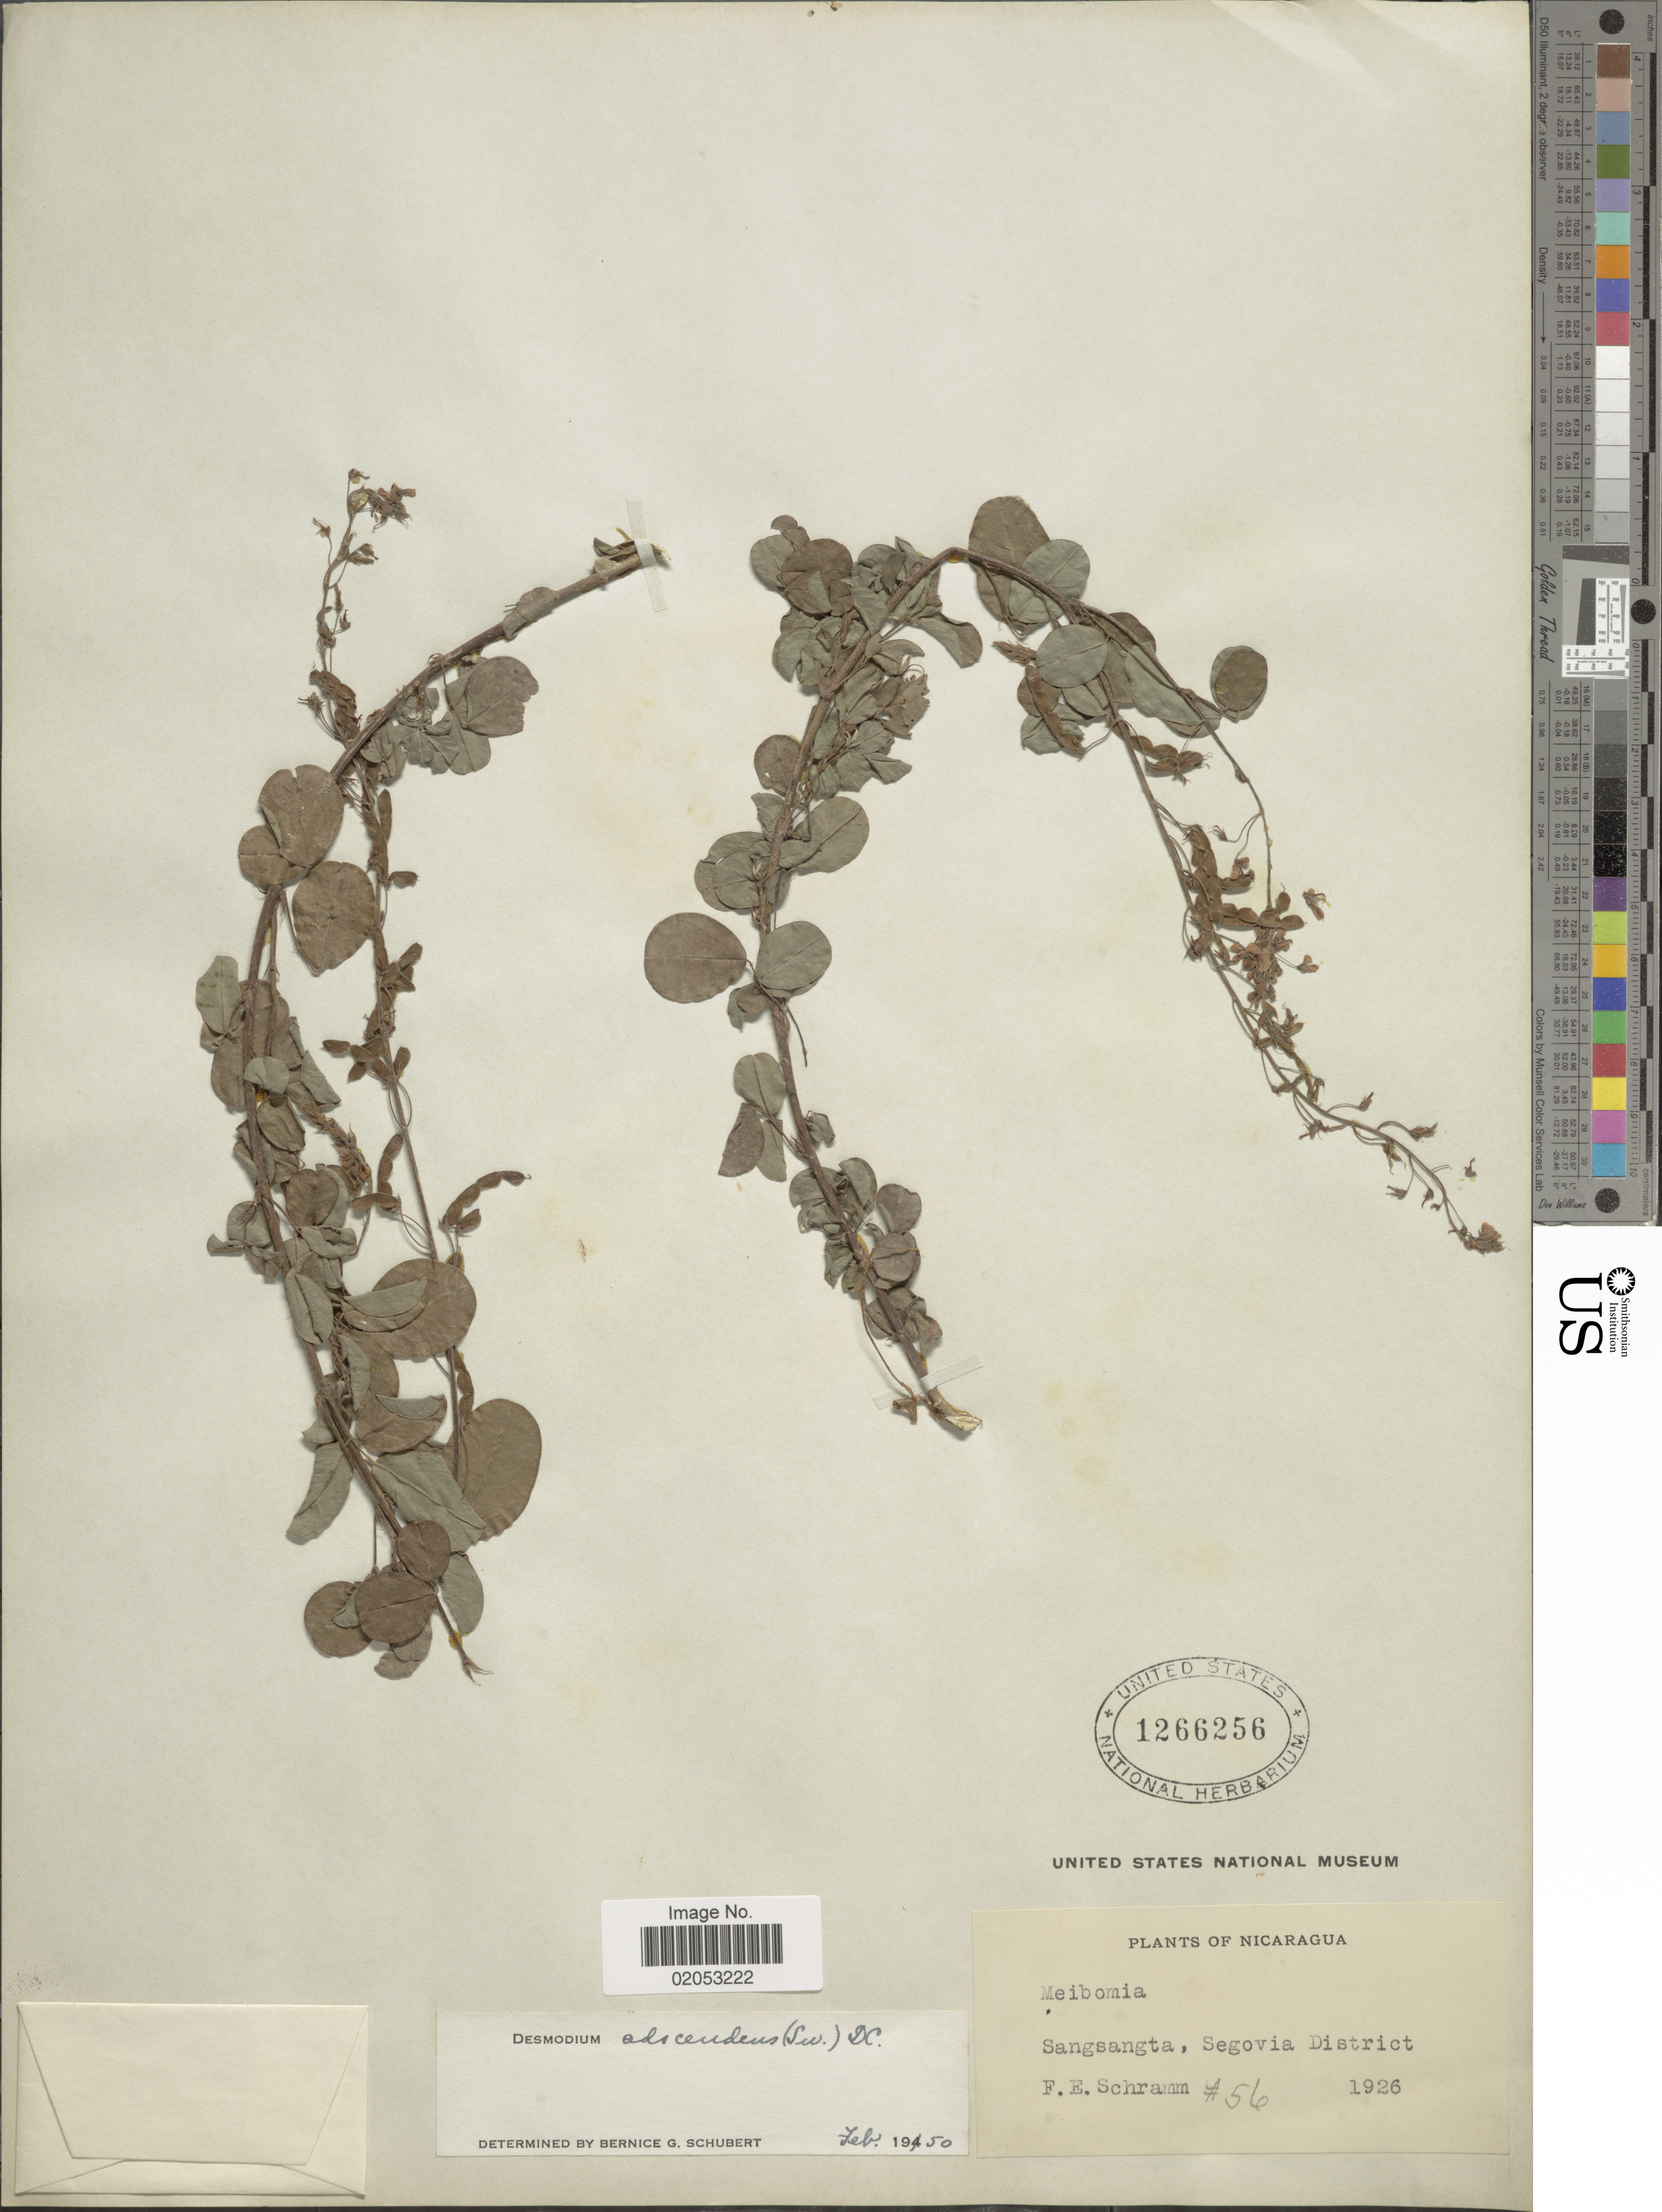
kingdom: Plantae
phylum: Tracheophyta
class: Magnoliopsida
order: Fabales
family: Fabaceae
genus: Grona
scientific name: Grona adscendens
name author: (Sw.) H. Ohashi & K. Ohashi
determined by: Strong, Mark T., (BOT), Smithsonian Institution - National Museum of Natural History (UNITED STATES)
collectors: F. E. Schramm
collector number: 56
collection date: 1926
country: Nicaragua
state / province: Nueva Segovia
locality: Sangsangta, Segovia District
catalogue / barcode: US 1266256